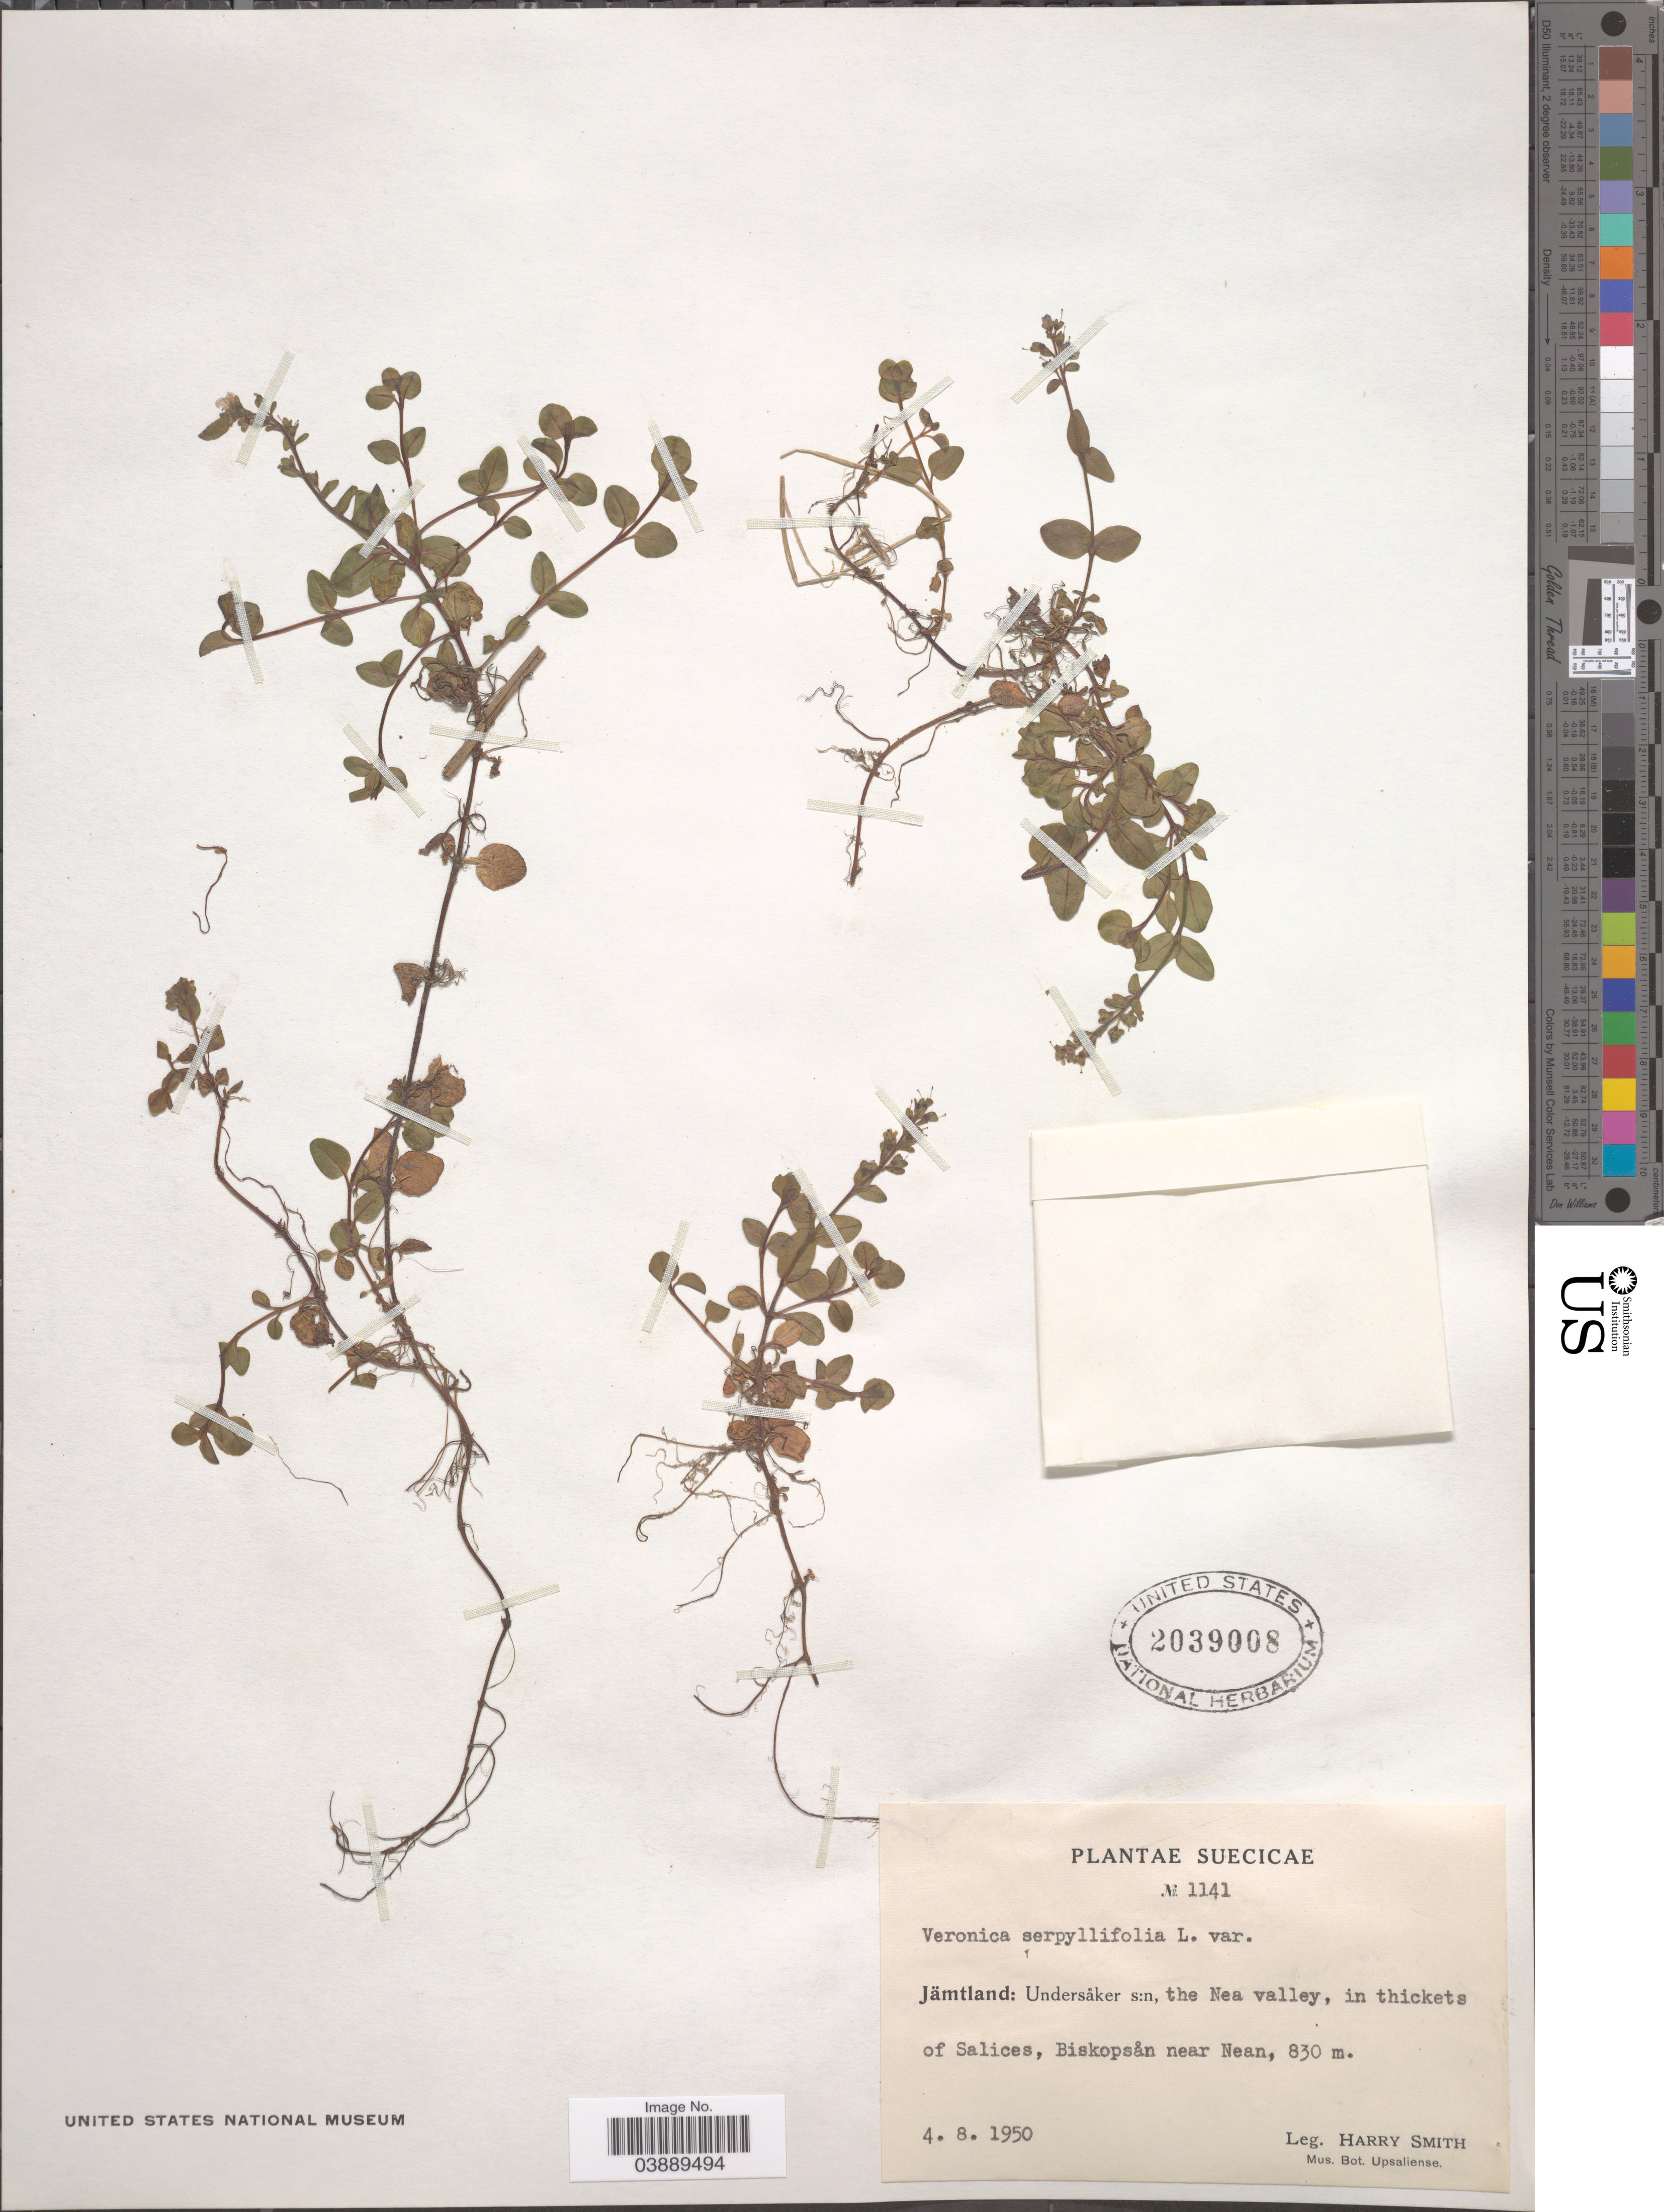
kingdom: Plantae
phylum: Tracheophyta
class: Magnoliopsida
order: Lamiales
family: Plantaginaceae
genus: Veronica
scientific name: Veronica serpyllifolia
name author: L.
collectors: H. Smith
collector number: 1141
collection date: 1950-08-04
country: Sweden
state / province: Jämtland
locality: Undersåker s:n, the Nea valley, in thickets of Salices, Biskopsån near Nean.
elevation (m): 830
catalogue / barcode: US 2039008